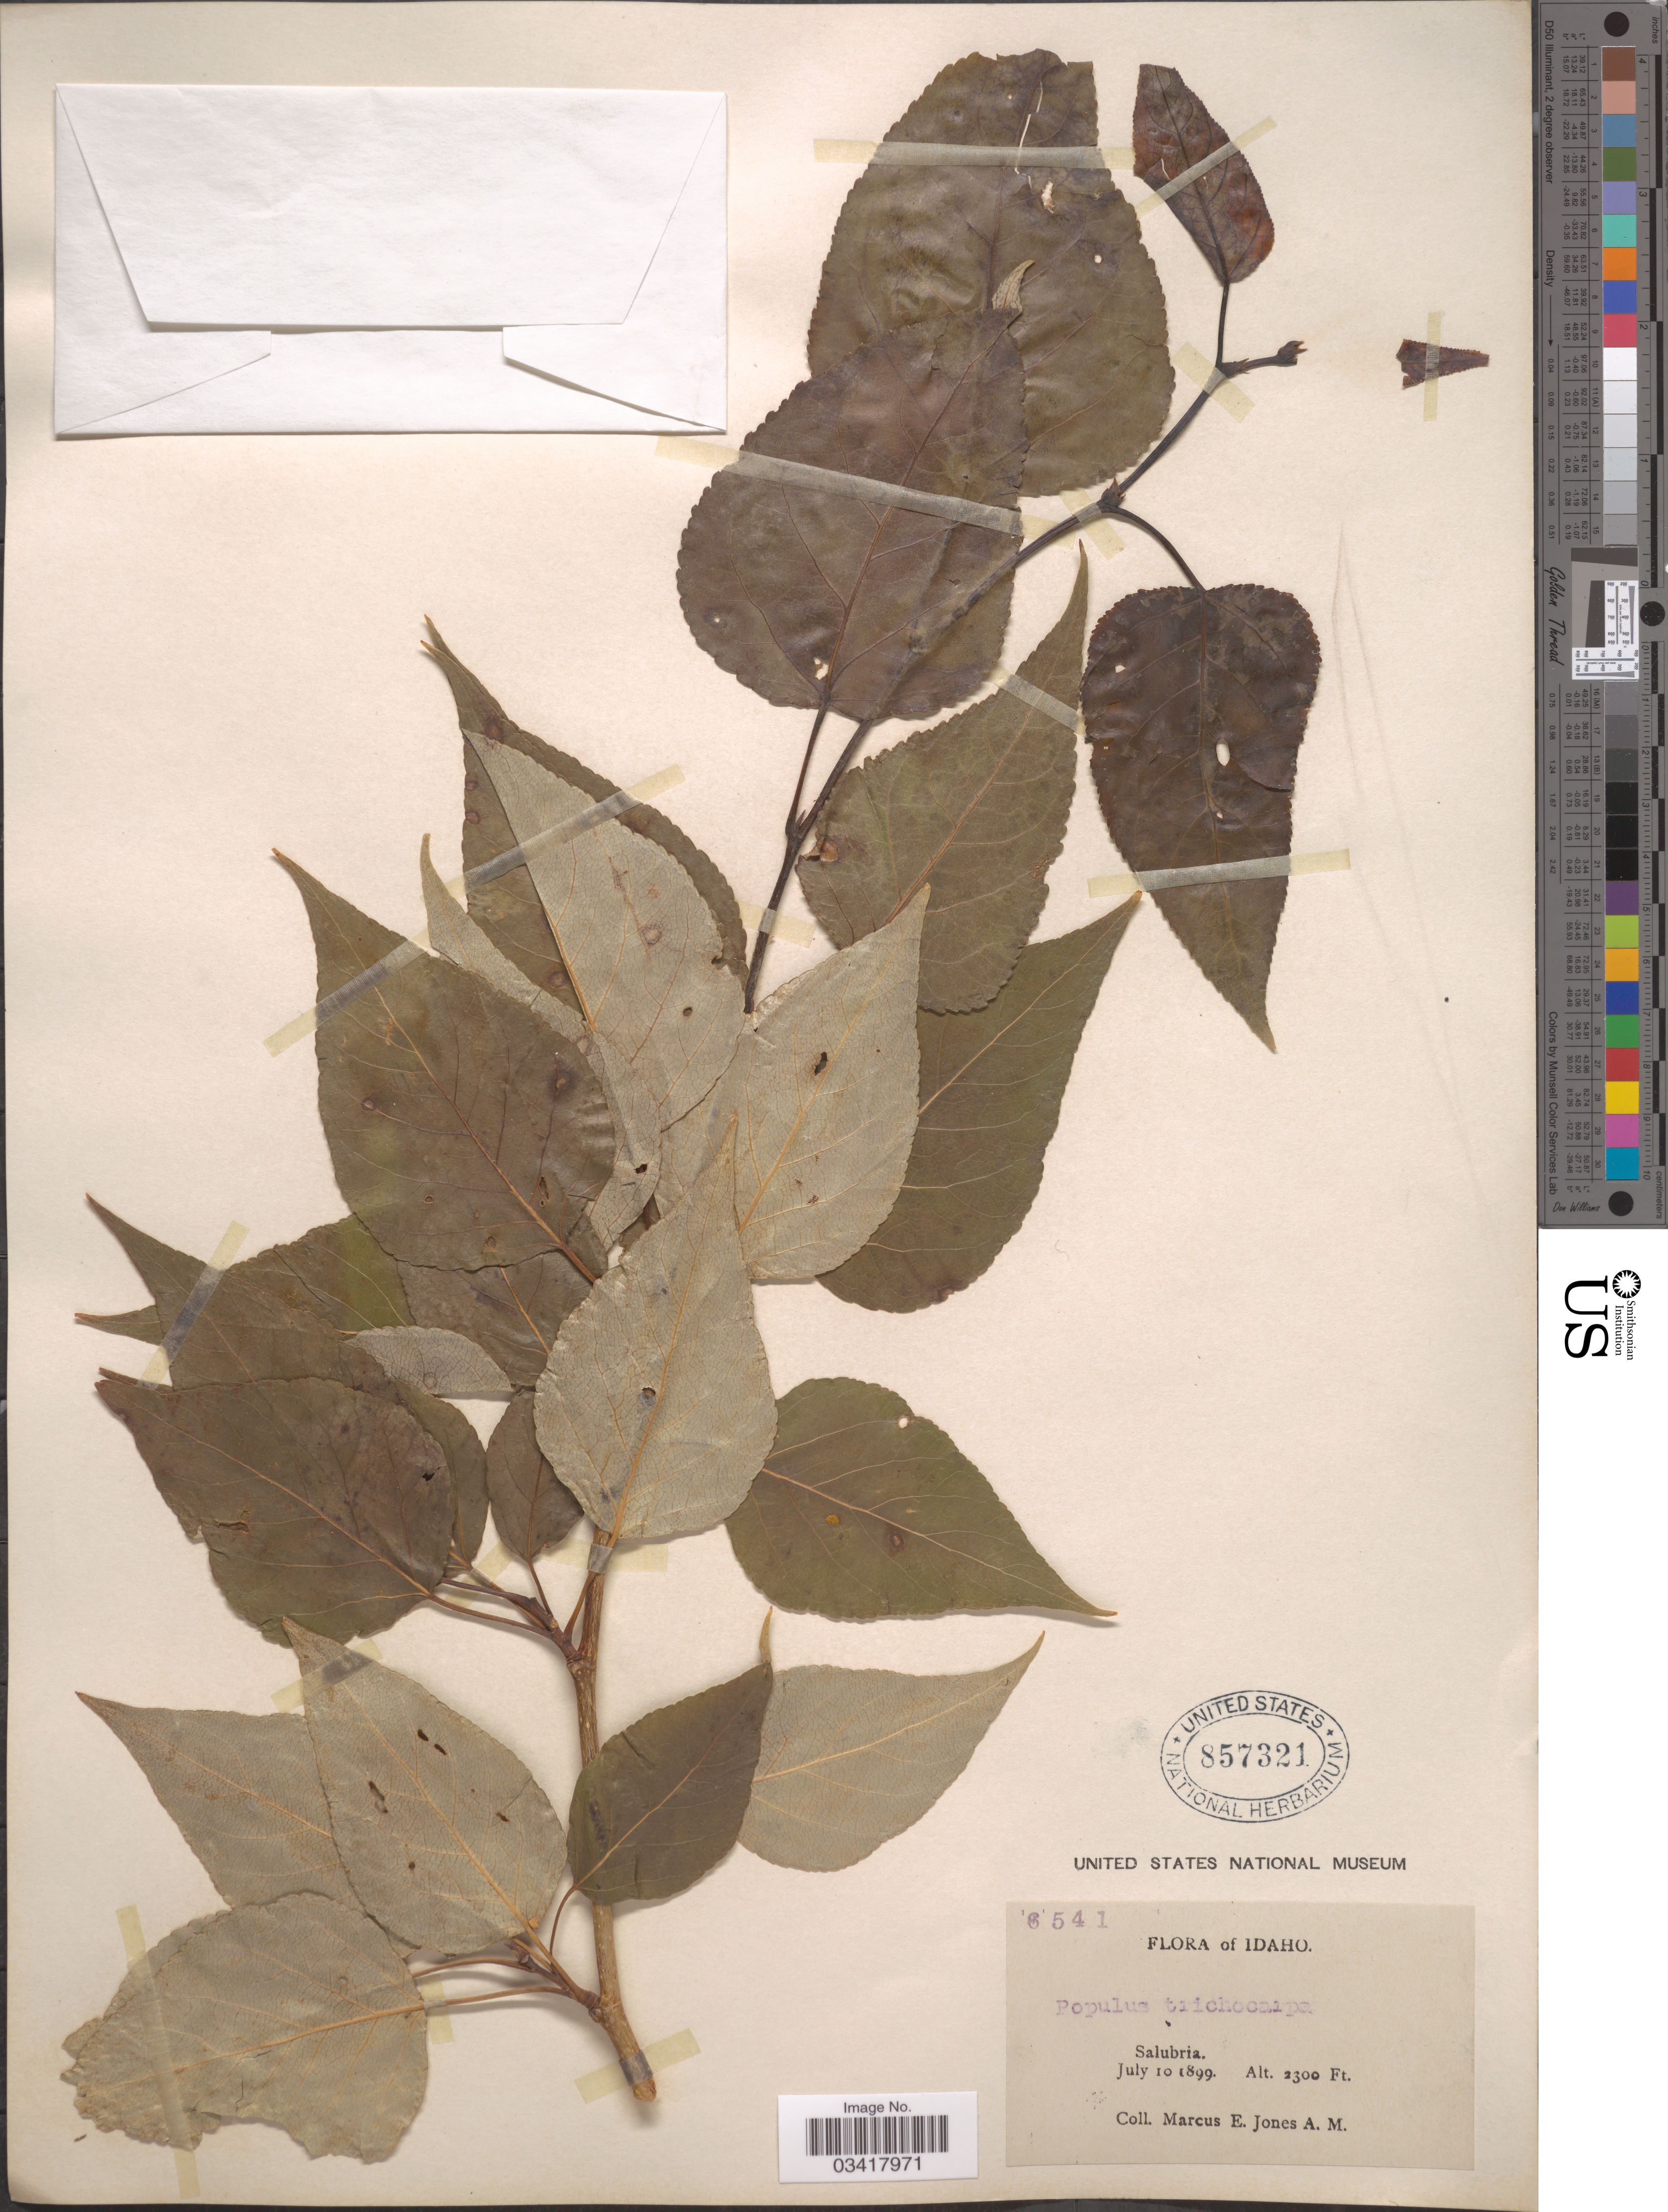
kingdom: Plantae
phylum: Tracheophyta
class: Magnoliopsida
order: Malpighiales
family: Salicaceae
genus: Populus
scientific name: Populus trichocarpa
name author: Torr. & A. Gray ex W. Hook.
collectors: M. E. Jones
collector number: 6541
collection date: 1899-07-10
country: United States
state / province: Idaho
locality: Salubria.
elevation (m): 701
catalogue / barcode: US 857321